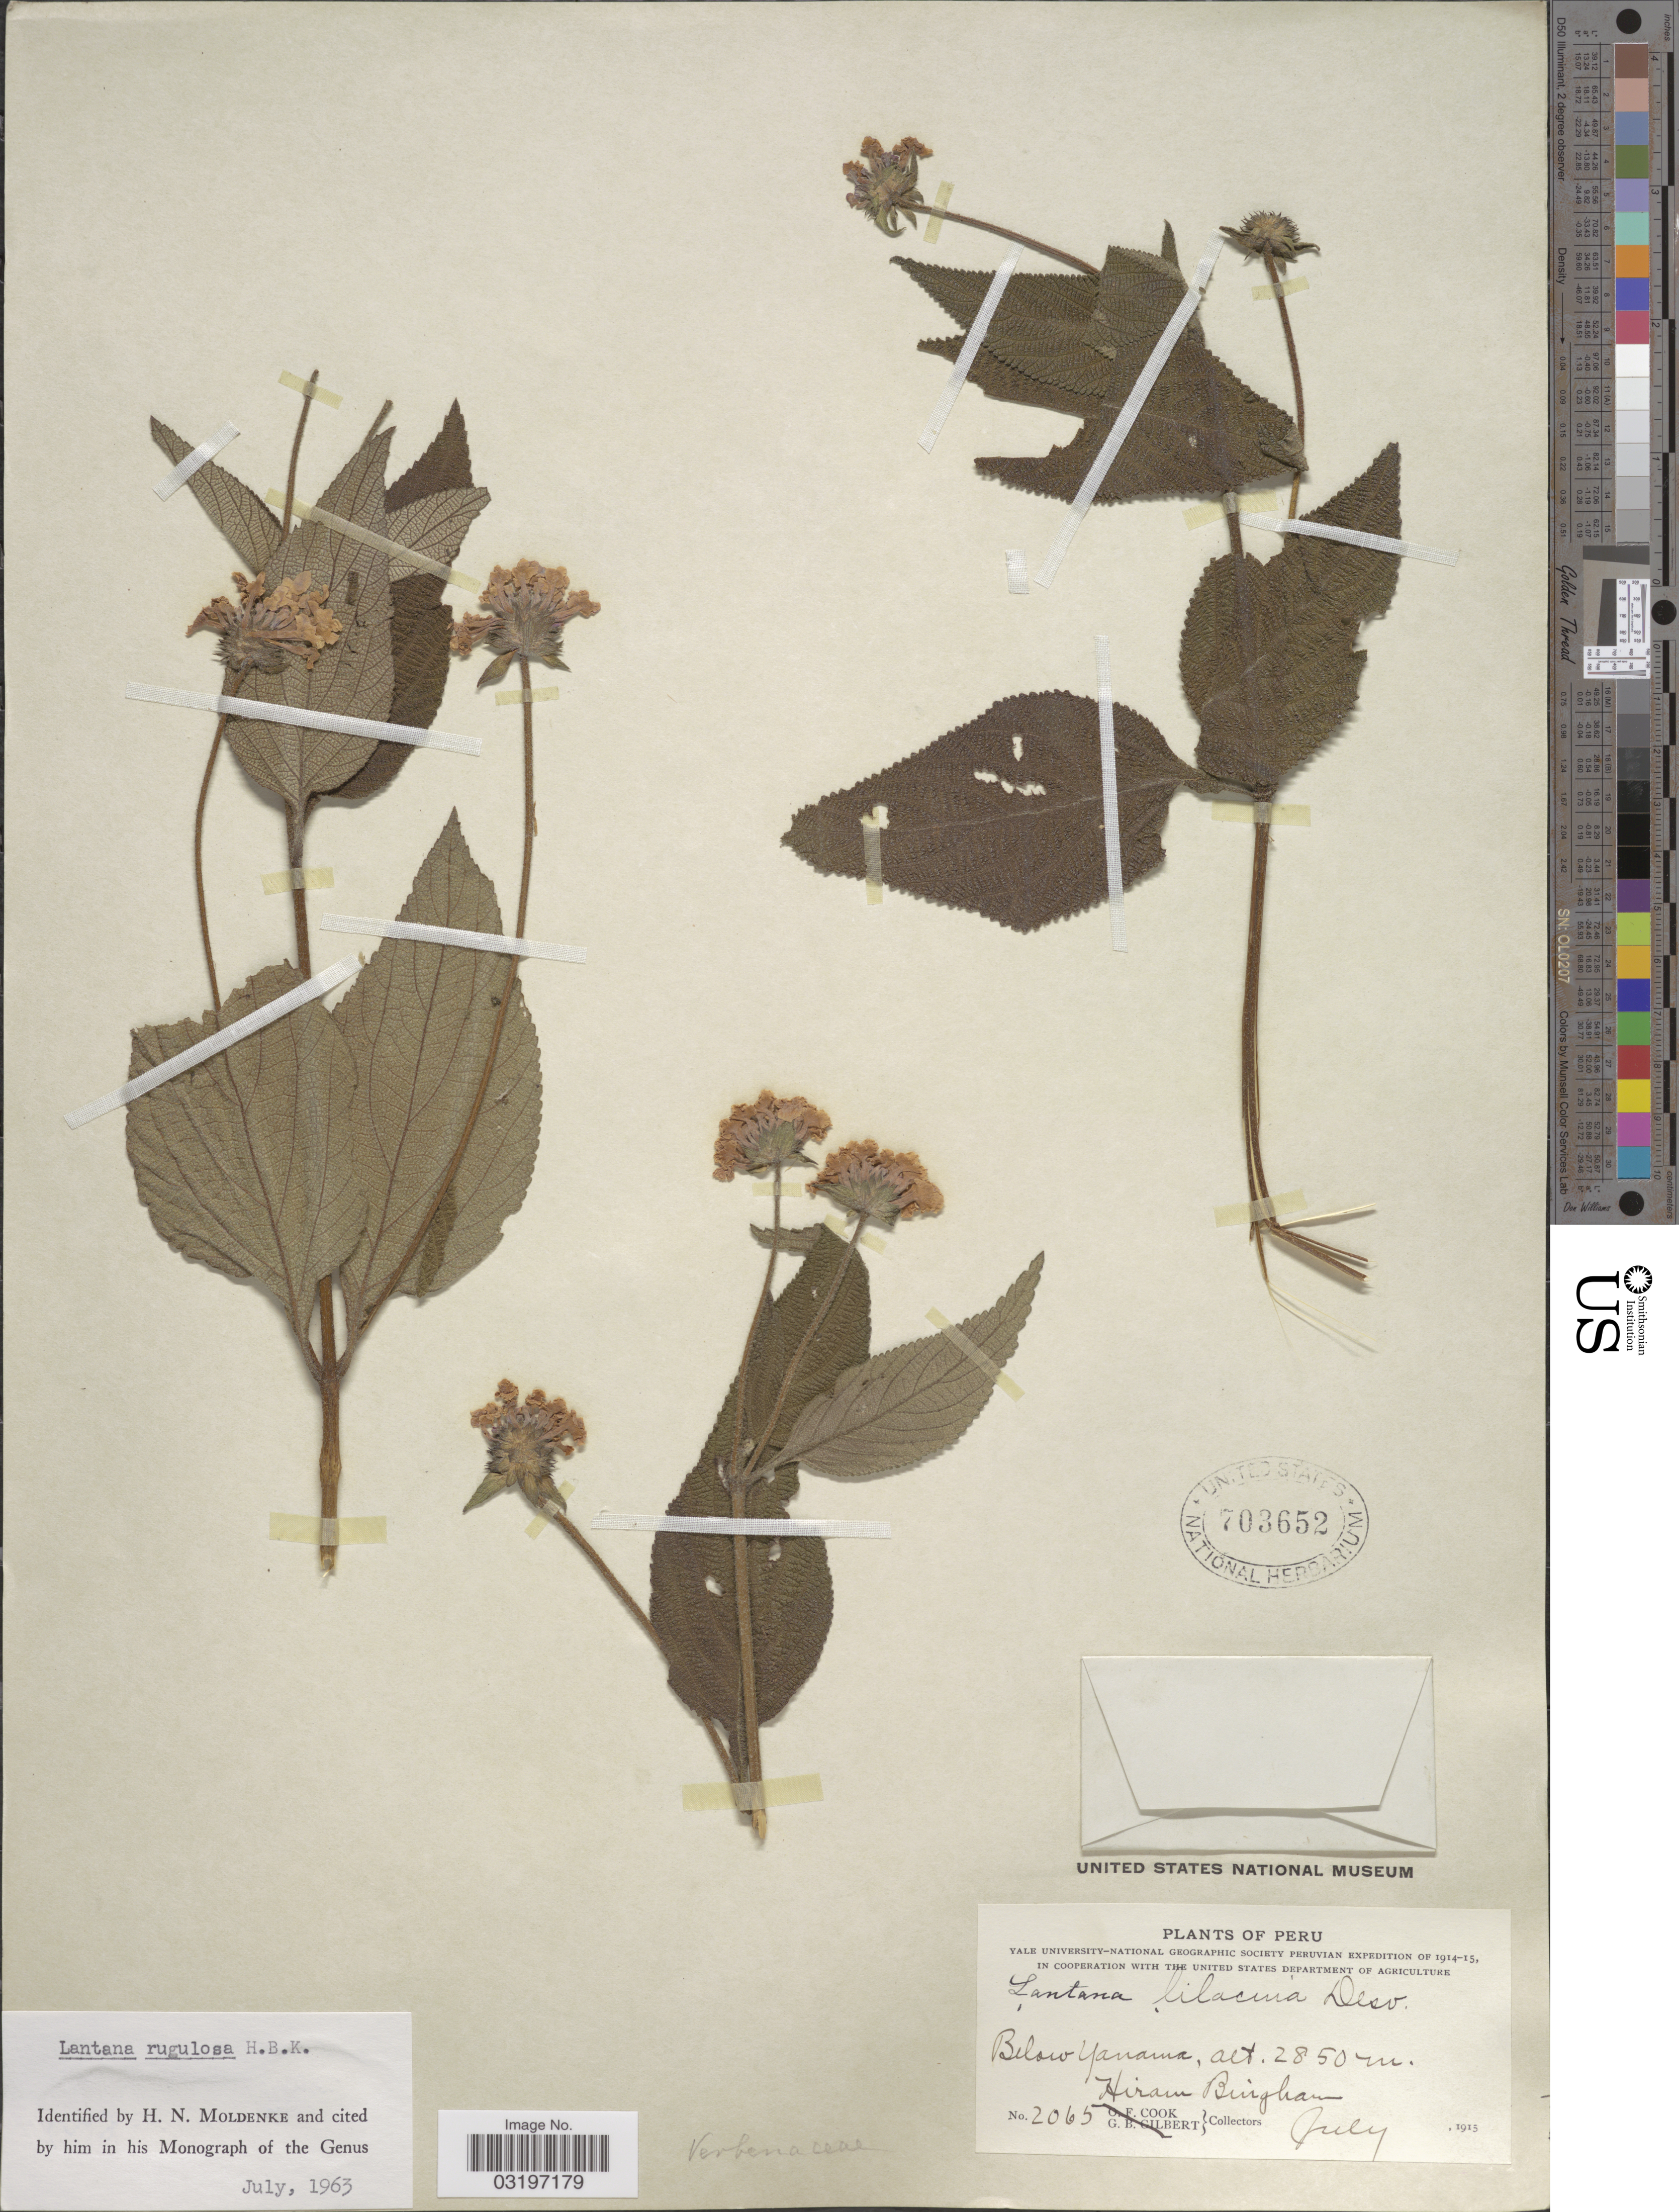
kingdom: Plantae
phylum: Tracheophyta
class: Magnoliopsida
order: Lamiales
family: Verbenaceae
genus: Lantana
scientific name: Lantana rugulosa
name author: Kunth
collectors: H. Bingham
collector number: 2065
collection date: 1913-07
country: Peru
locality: Below Yanama.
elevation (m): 2850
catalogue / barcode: US 703652